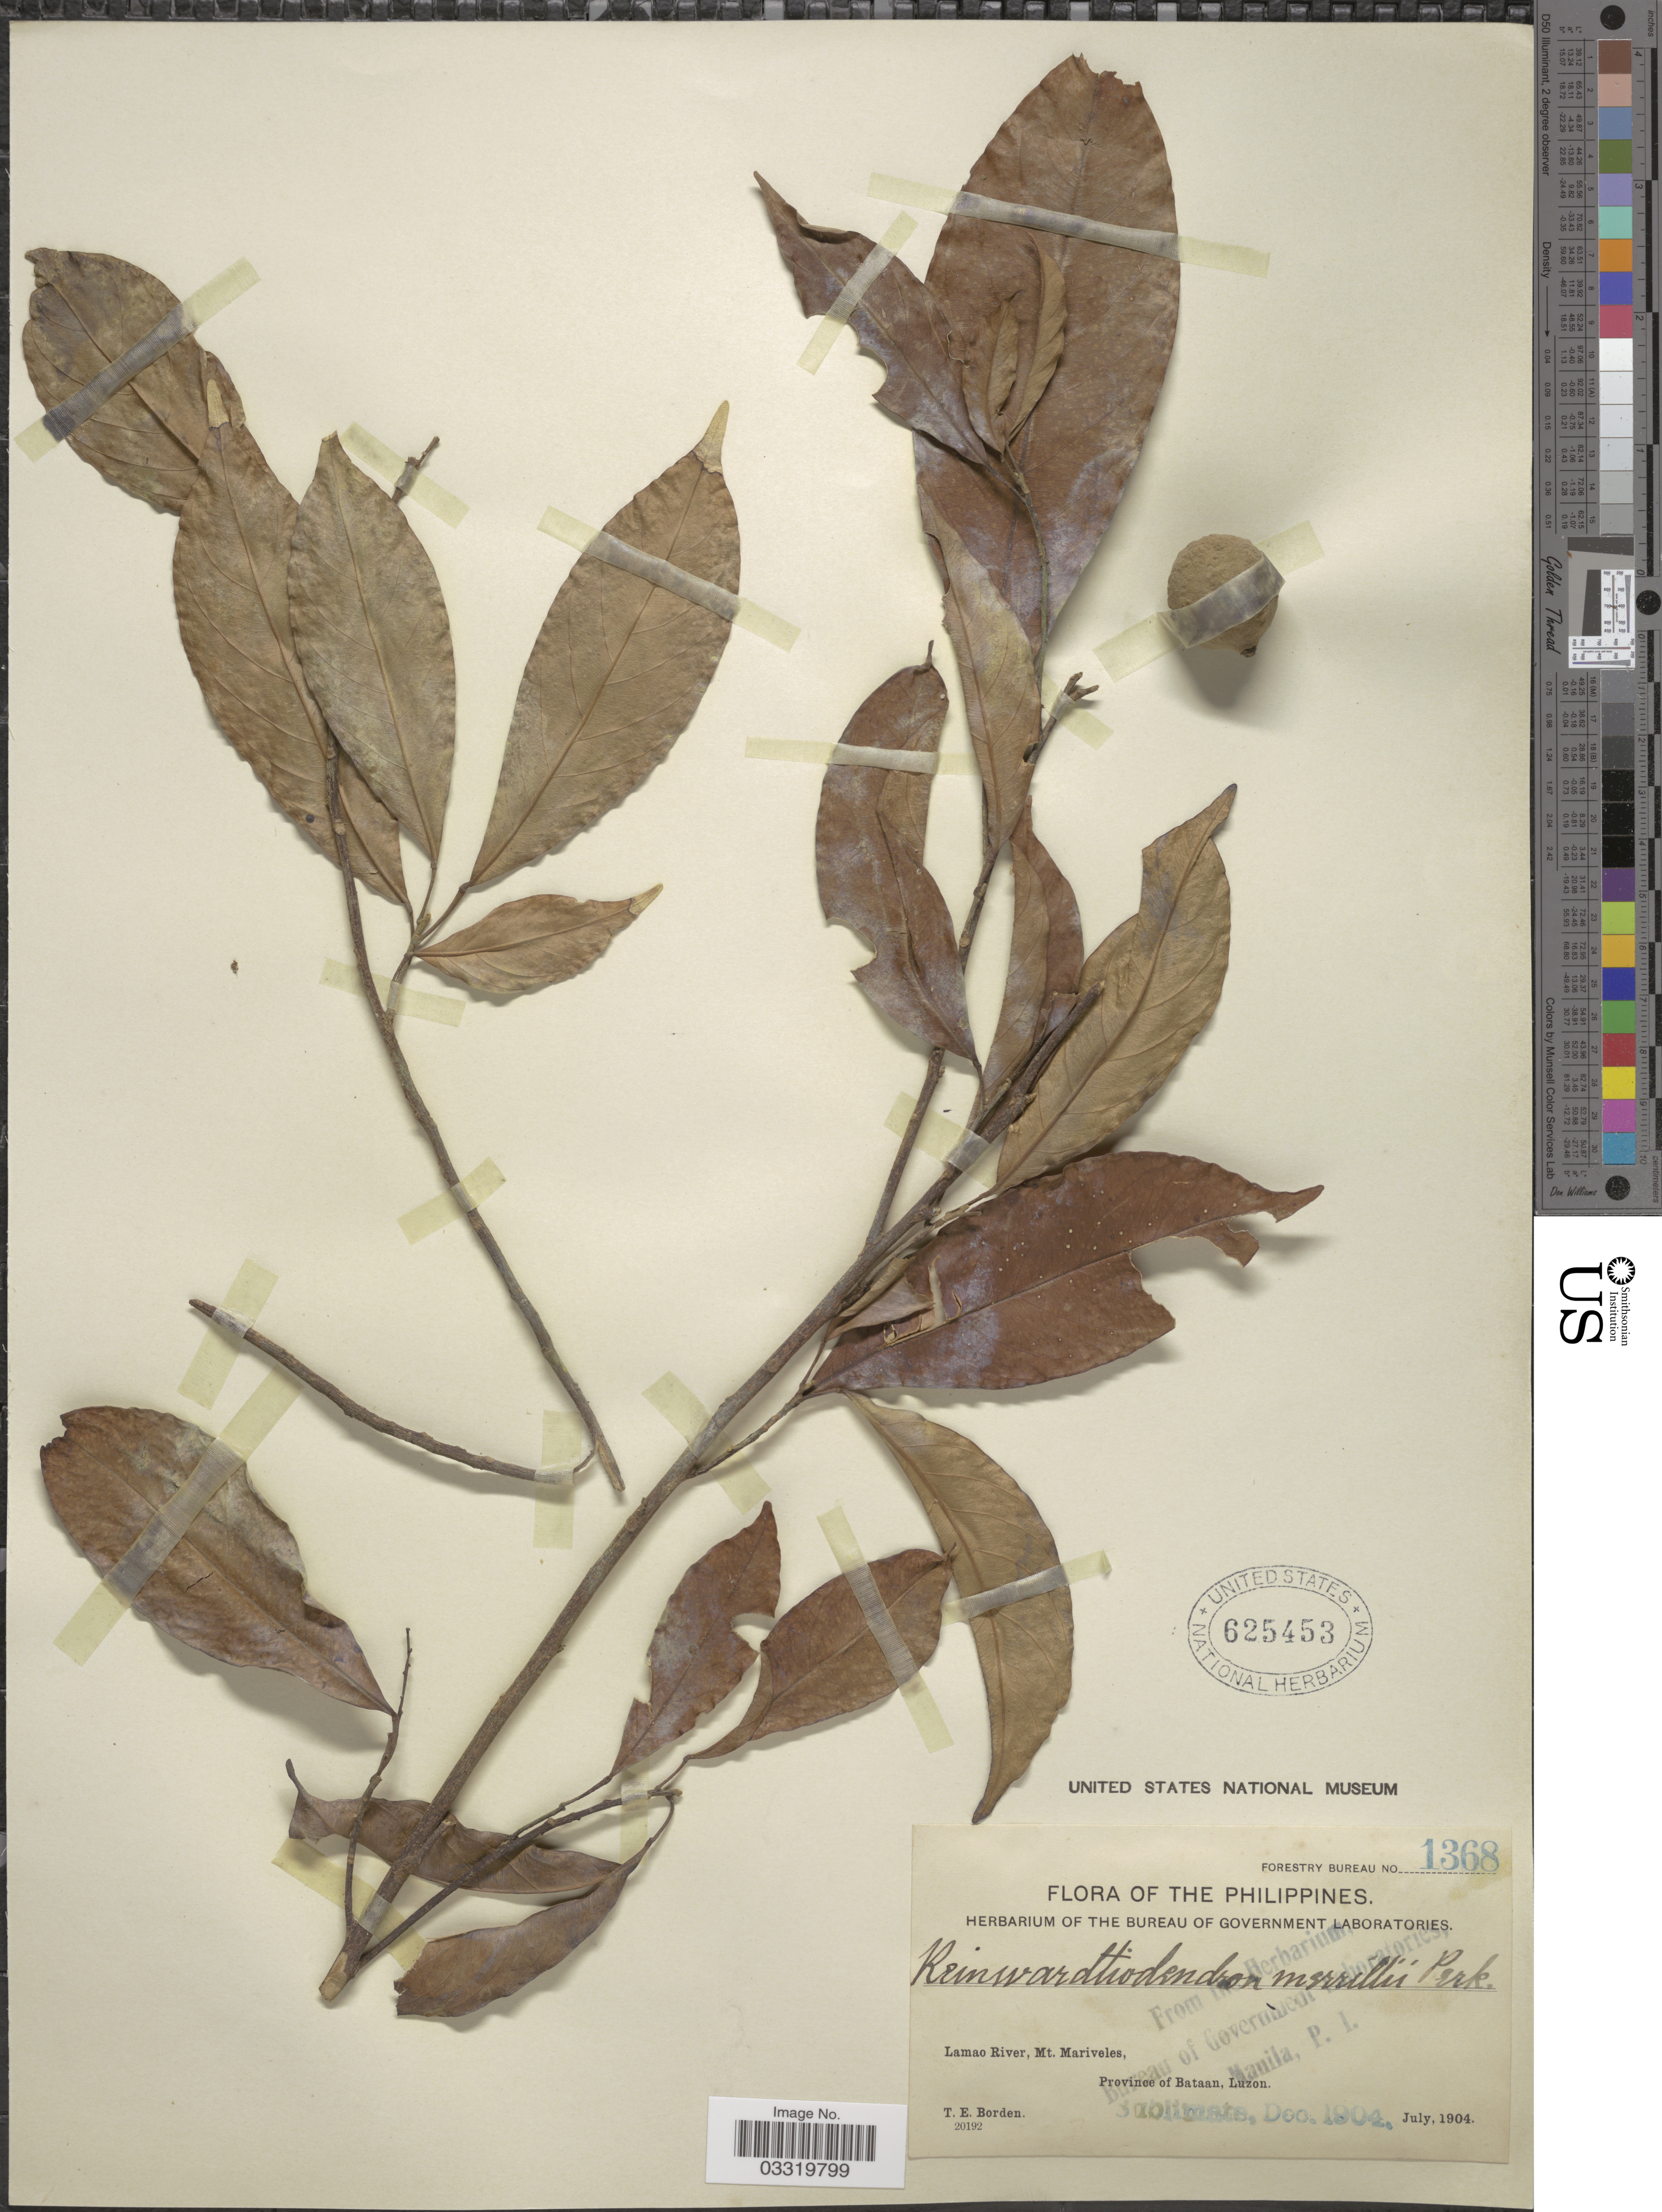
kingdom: Plantae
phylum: Tracheophyta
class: Magnoliopsida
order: Sapindales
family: Meliaceae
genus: Reinwardtiodendron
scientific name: Reinwardtiodendron celebicum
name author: Koord.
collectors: T. E. Borden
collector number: Forestry Bureau 1368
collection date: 1904-07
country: Philippines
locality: Lamao River, Mt. Mariveles, Prov. Bataan, Luzon.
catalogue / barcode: US 625453